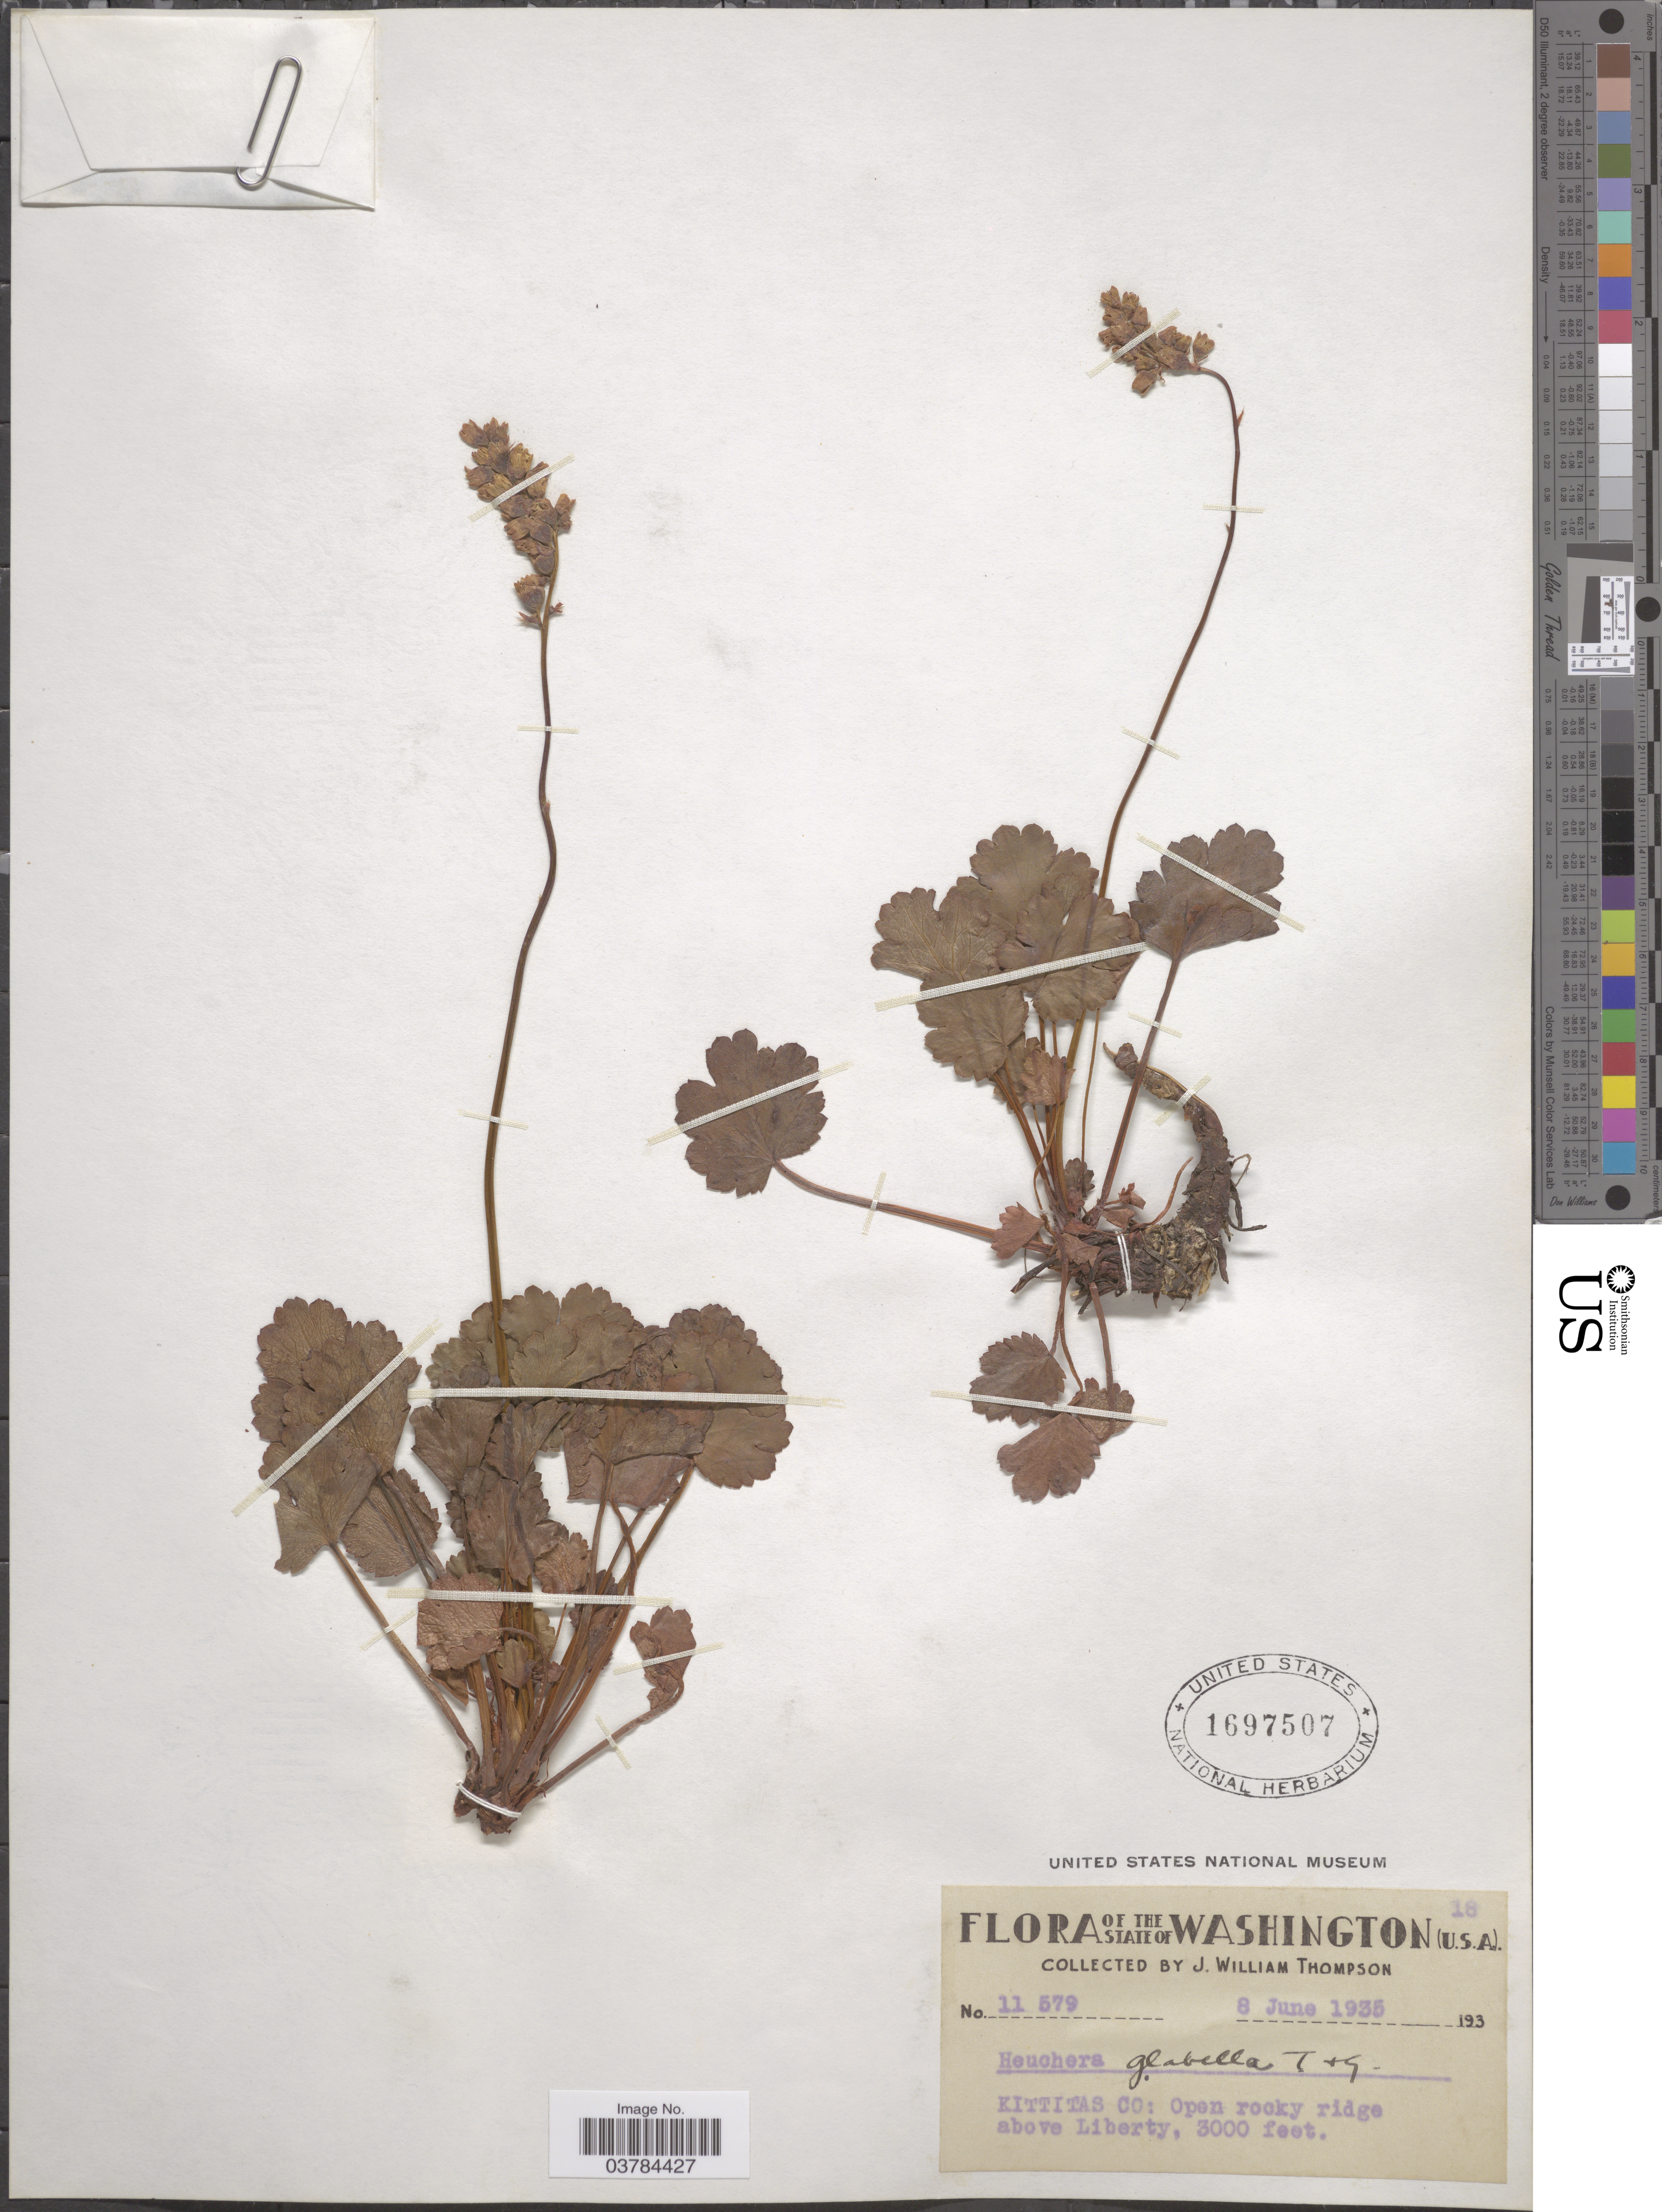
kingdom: Plantae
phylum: Tracheophyta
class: Magnoliopsida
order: Saxifragales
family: Saxifragaceae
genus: Heuchera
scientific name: Heuchera glabella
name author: Torr. & A. Gray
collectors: J. W. Thompson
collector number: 11579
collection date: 1935-06-08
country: United States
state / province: Washington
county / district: Kittitas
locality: Kittitas Co: above Liberty.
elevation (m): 914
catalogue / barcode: US 1697507